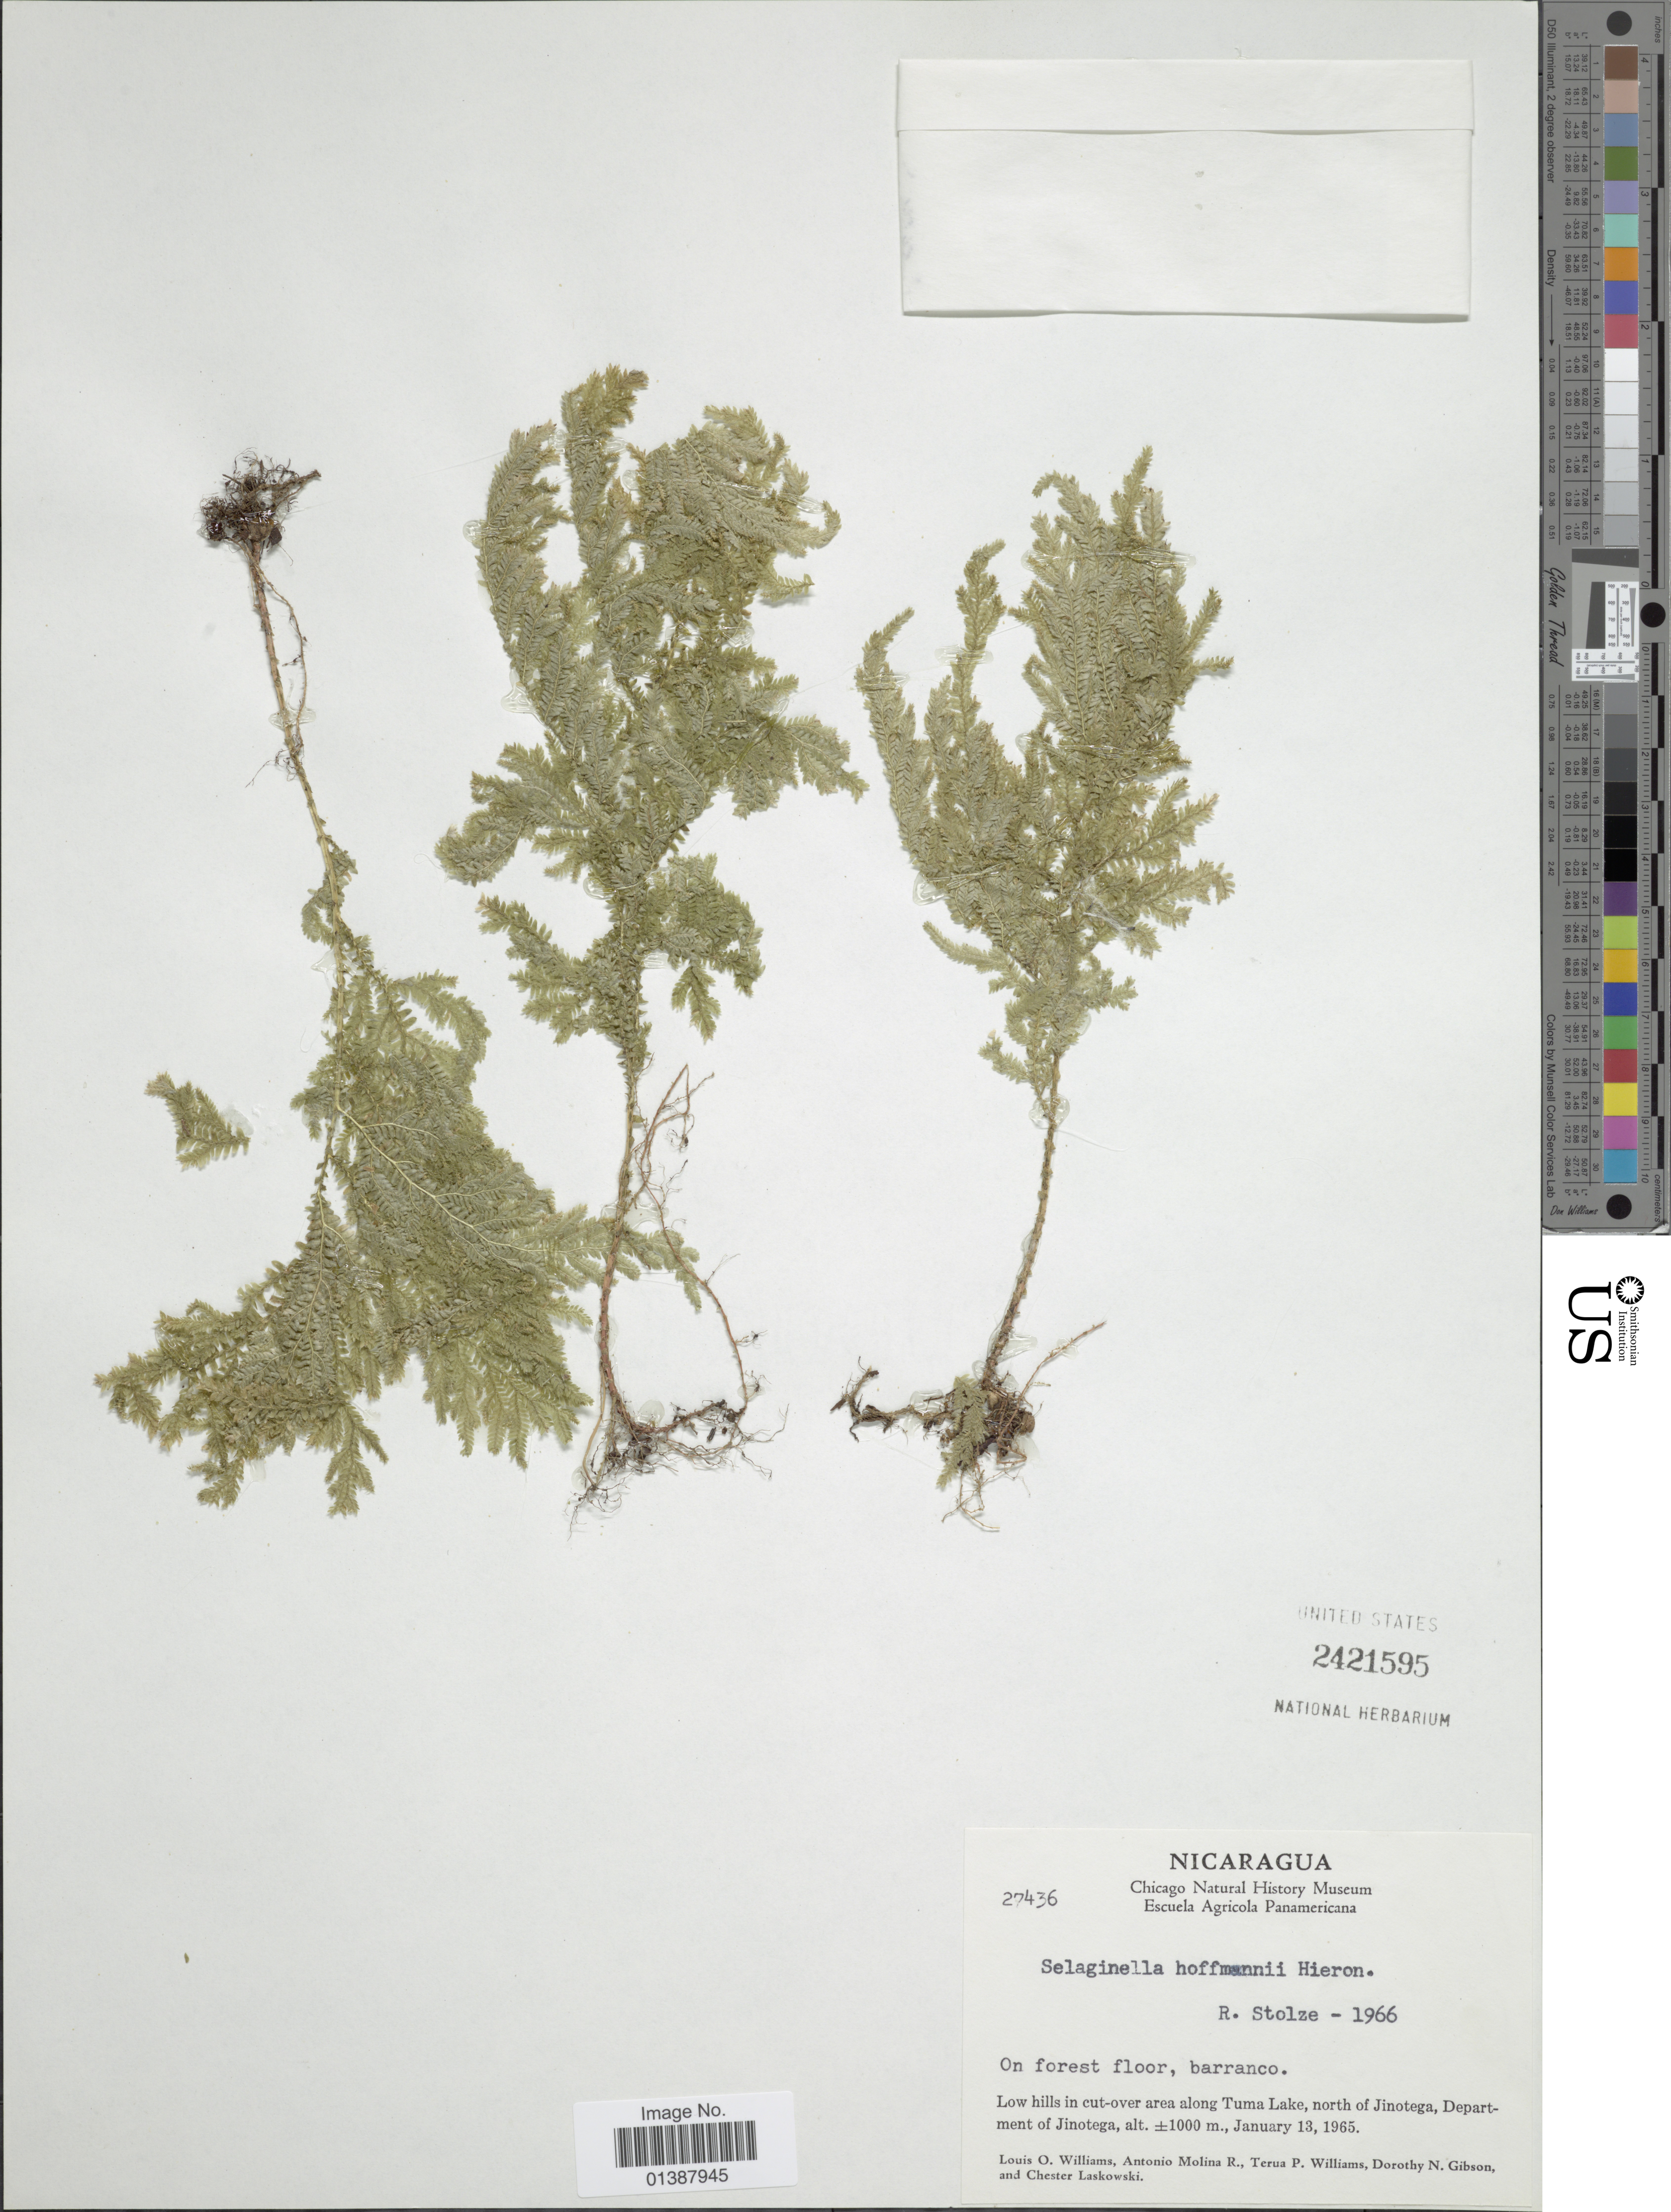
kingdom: Plantae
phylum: Tracheophyta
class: Lycopodiopsida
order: Selaginellales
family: Selaginellaceae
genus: Selaginella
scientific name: Selaginella hoffmannii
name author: Hieron.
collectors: L. O. Williams, A. Molina R., T. P. Williams, D. N. Gibson & C. Laskowski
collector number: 27436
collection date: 1965-01-13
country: Nicaragua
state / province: Jinotega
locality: Low hills in cut-over area along Tuma Lake, north of Jinotega, Department of Jinotega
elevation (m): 1000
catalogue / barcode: US 2421595